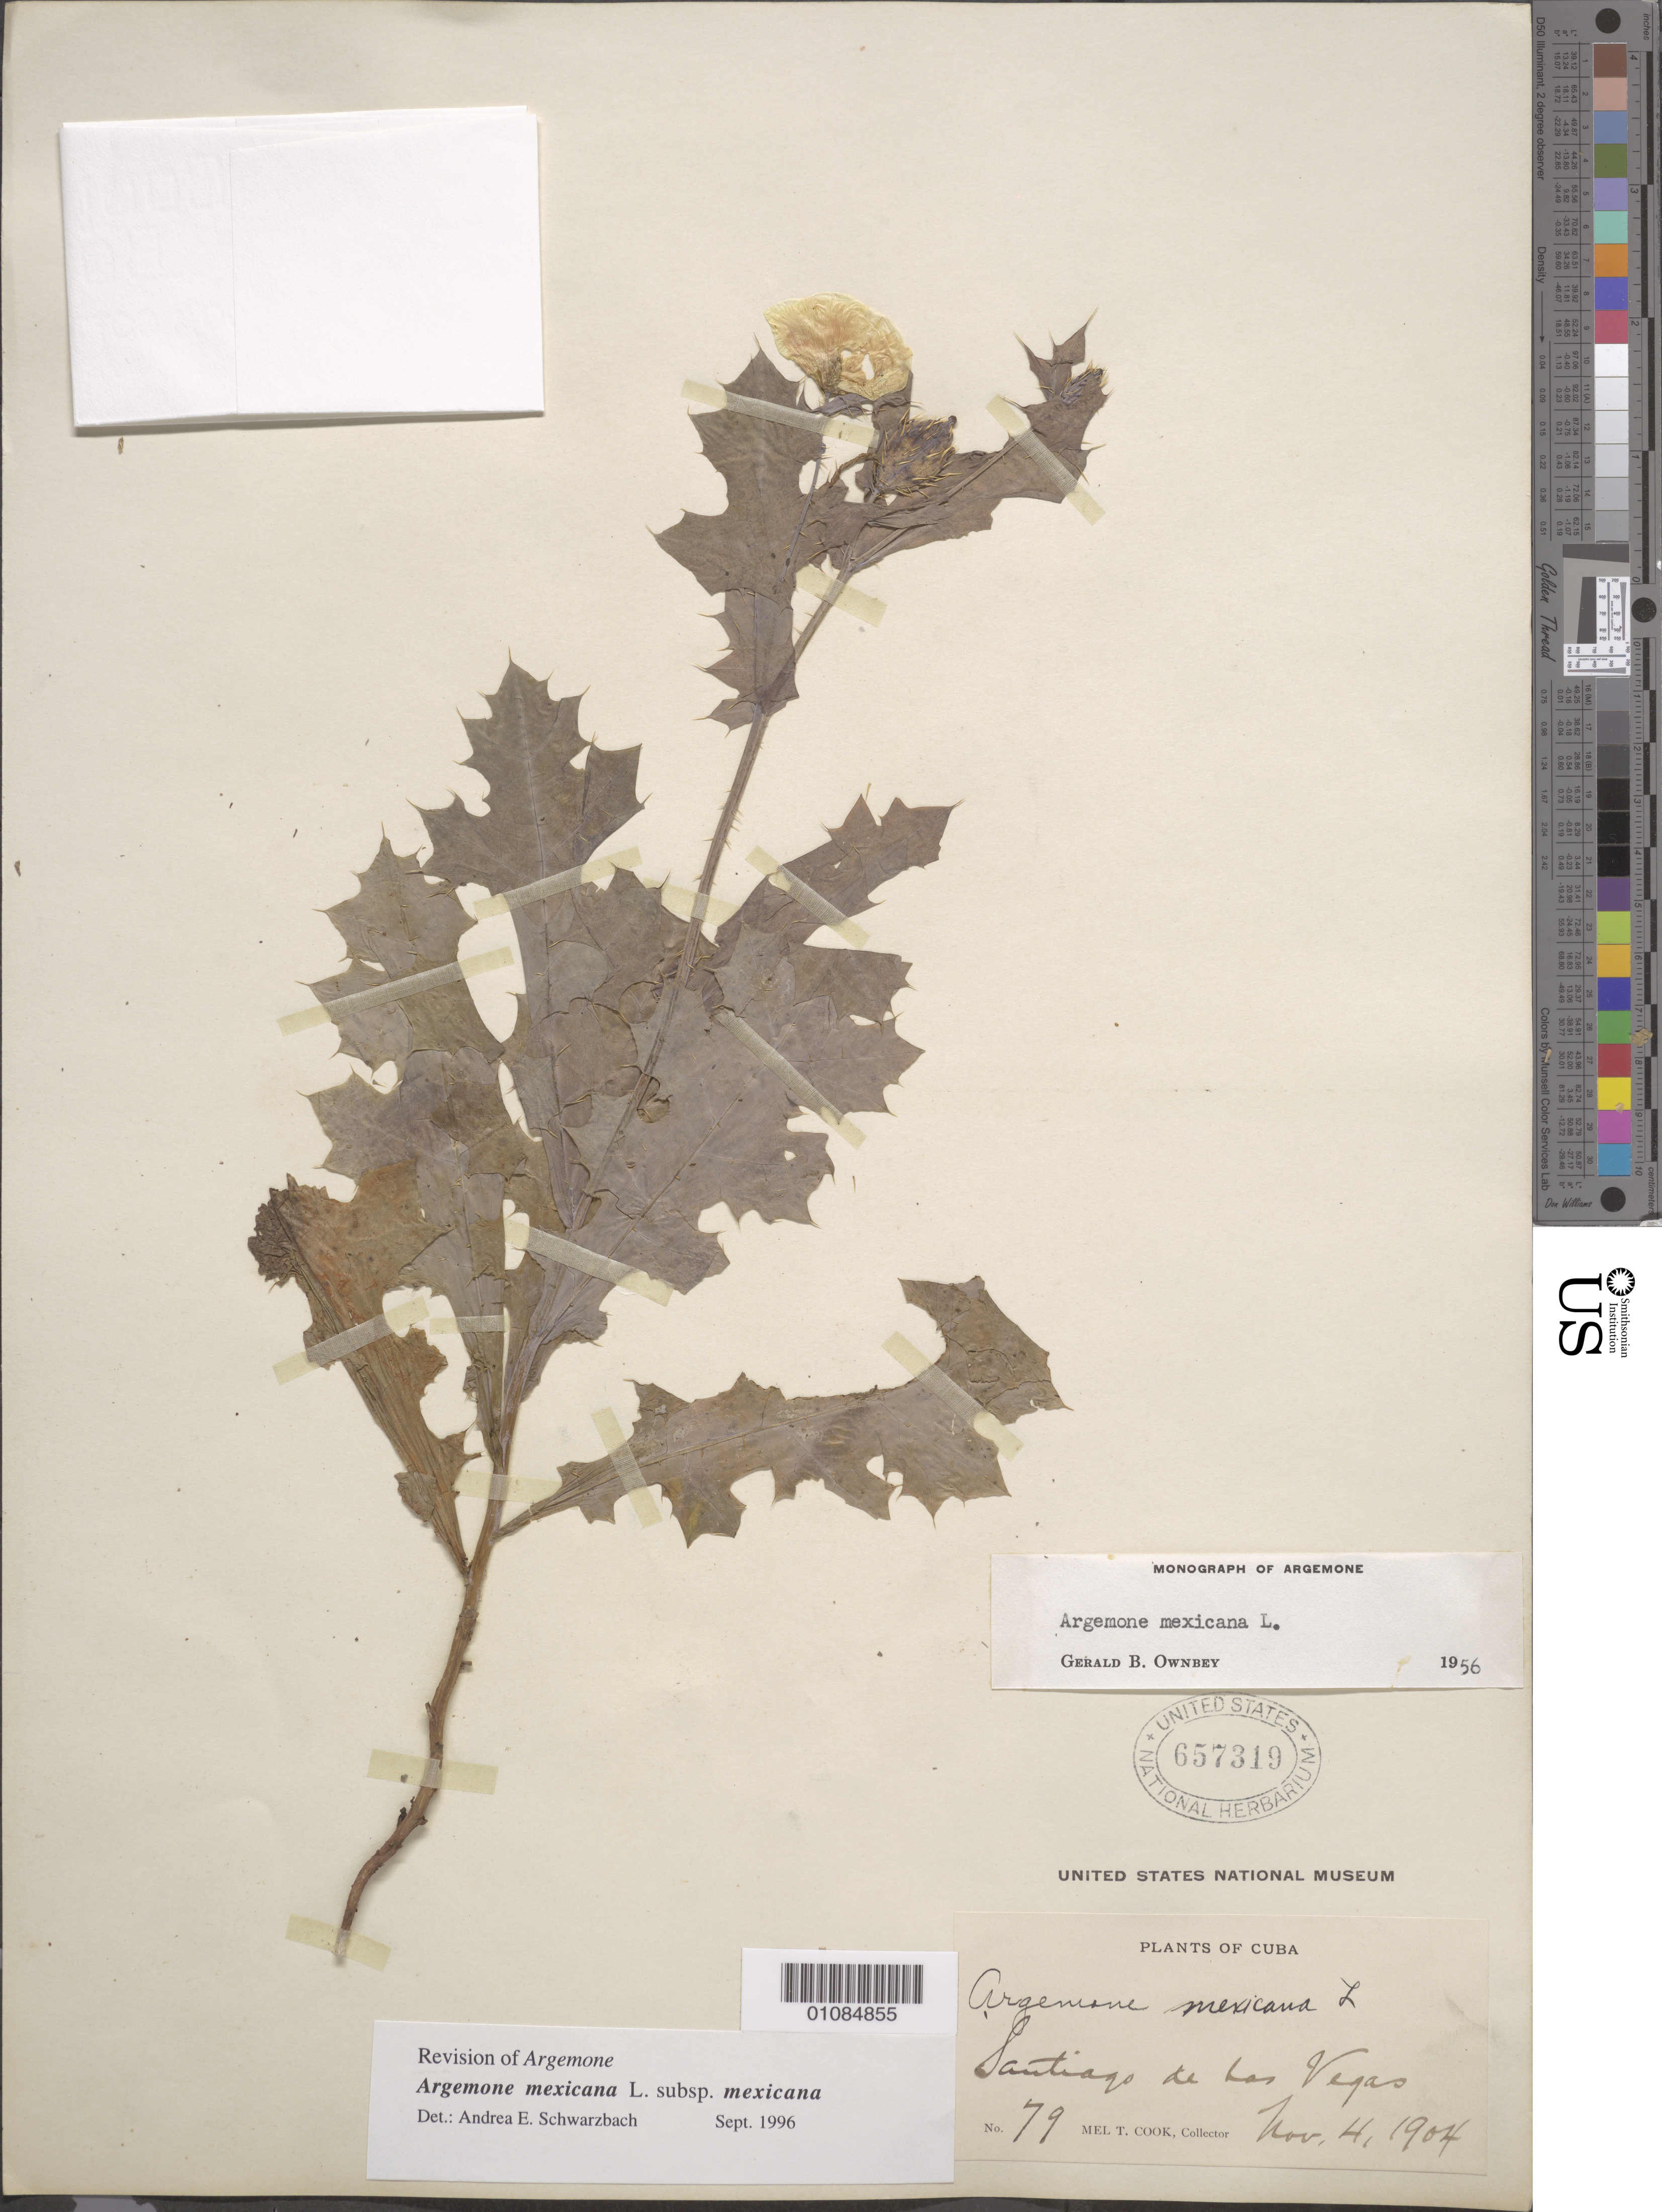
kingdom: Plantae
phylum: Tracheophyta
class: Magnoliopsida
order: Ranunculales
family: Papaveraceae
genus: Argemone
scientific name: Argemone mexicana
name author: L.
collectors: M. T. Cook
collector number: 79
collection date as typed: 04 Nov 1904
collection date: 1904-11-04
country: Cuba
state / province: La Habana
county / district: Municipio Boyeros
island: Cuba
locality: Santiago de las Vegas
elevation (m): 97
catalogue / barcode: US 657319